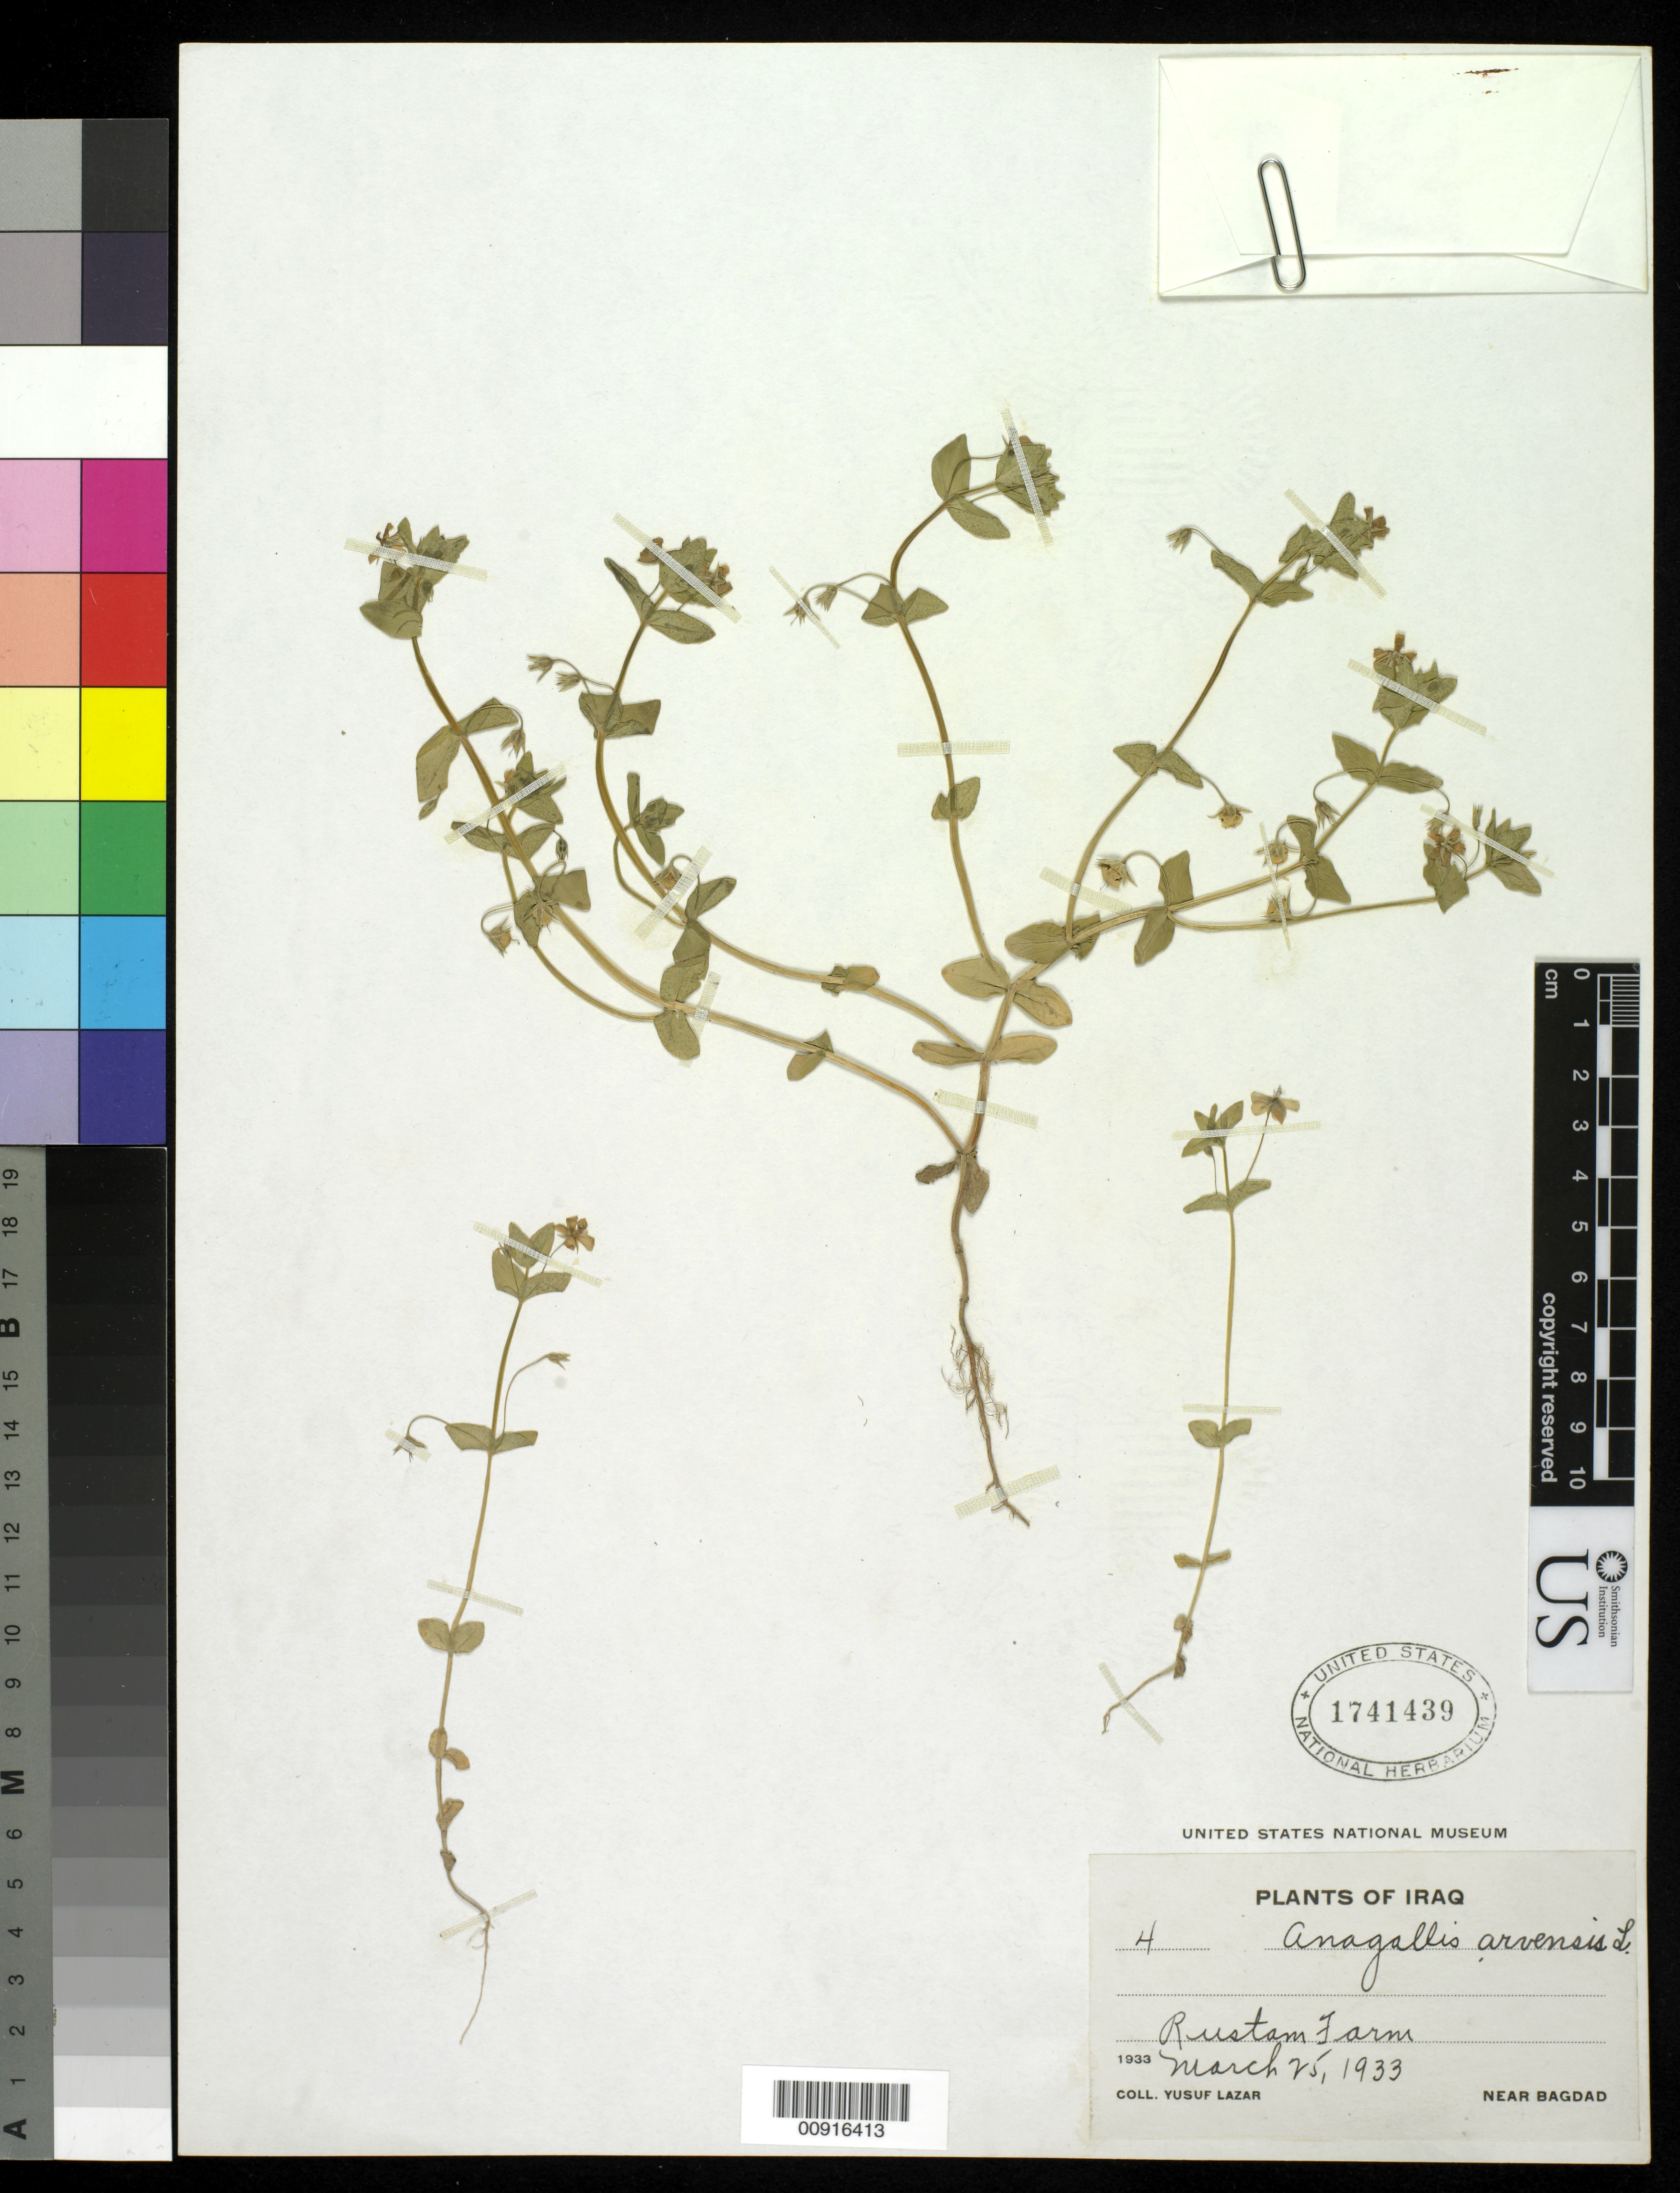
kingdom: Plantae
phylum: Tracheophyta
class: Magnoliopsida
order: Ericales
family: Primulaceae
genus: Anagallis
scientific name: Anagallis arvensis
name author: L.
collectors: Y. Lazar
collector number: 4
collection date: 1933-03-25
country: Iraq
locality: Rustam Farm near Baghdad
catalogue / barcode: US 1741439